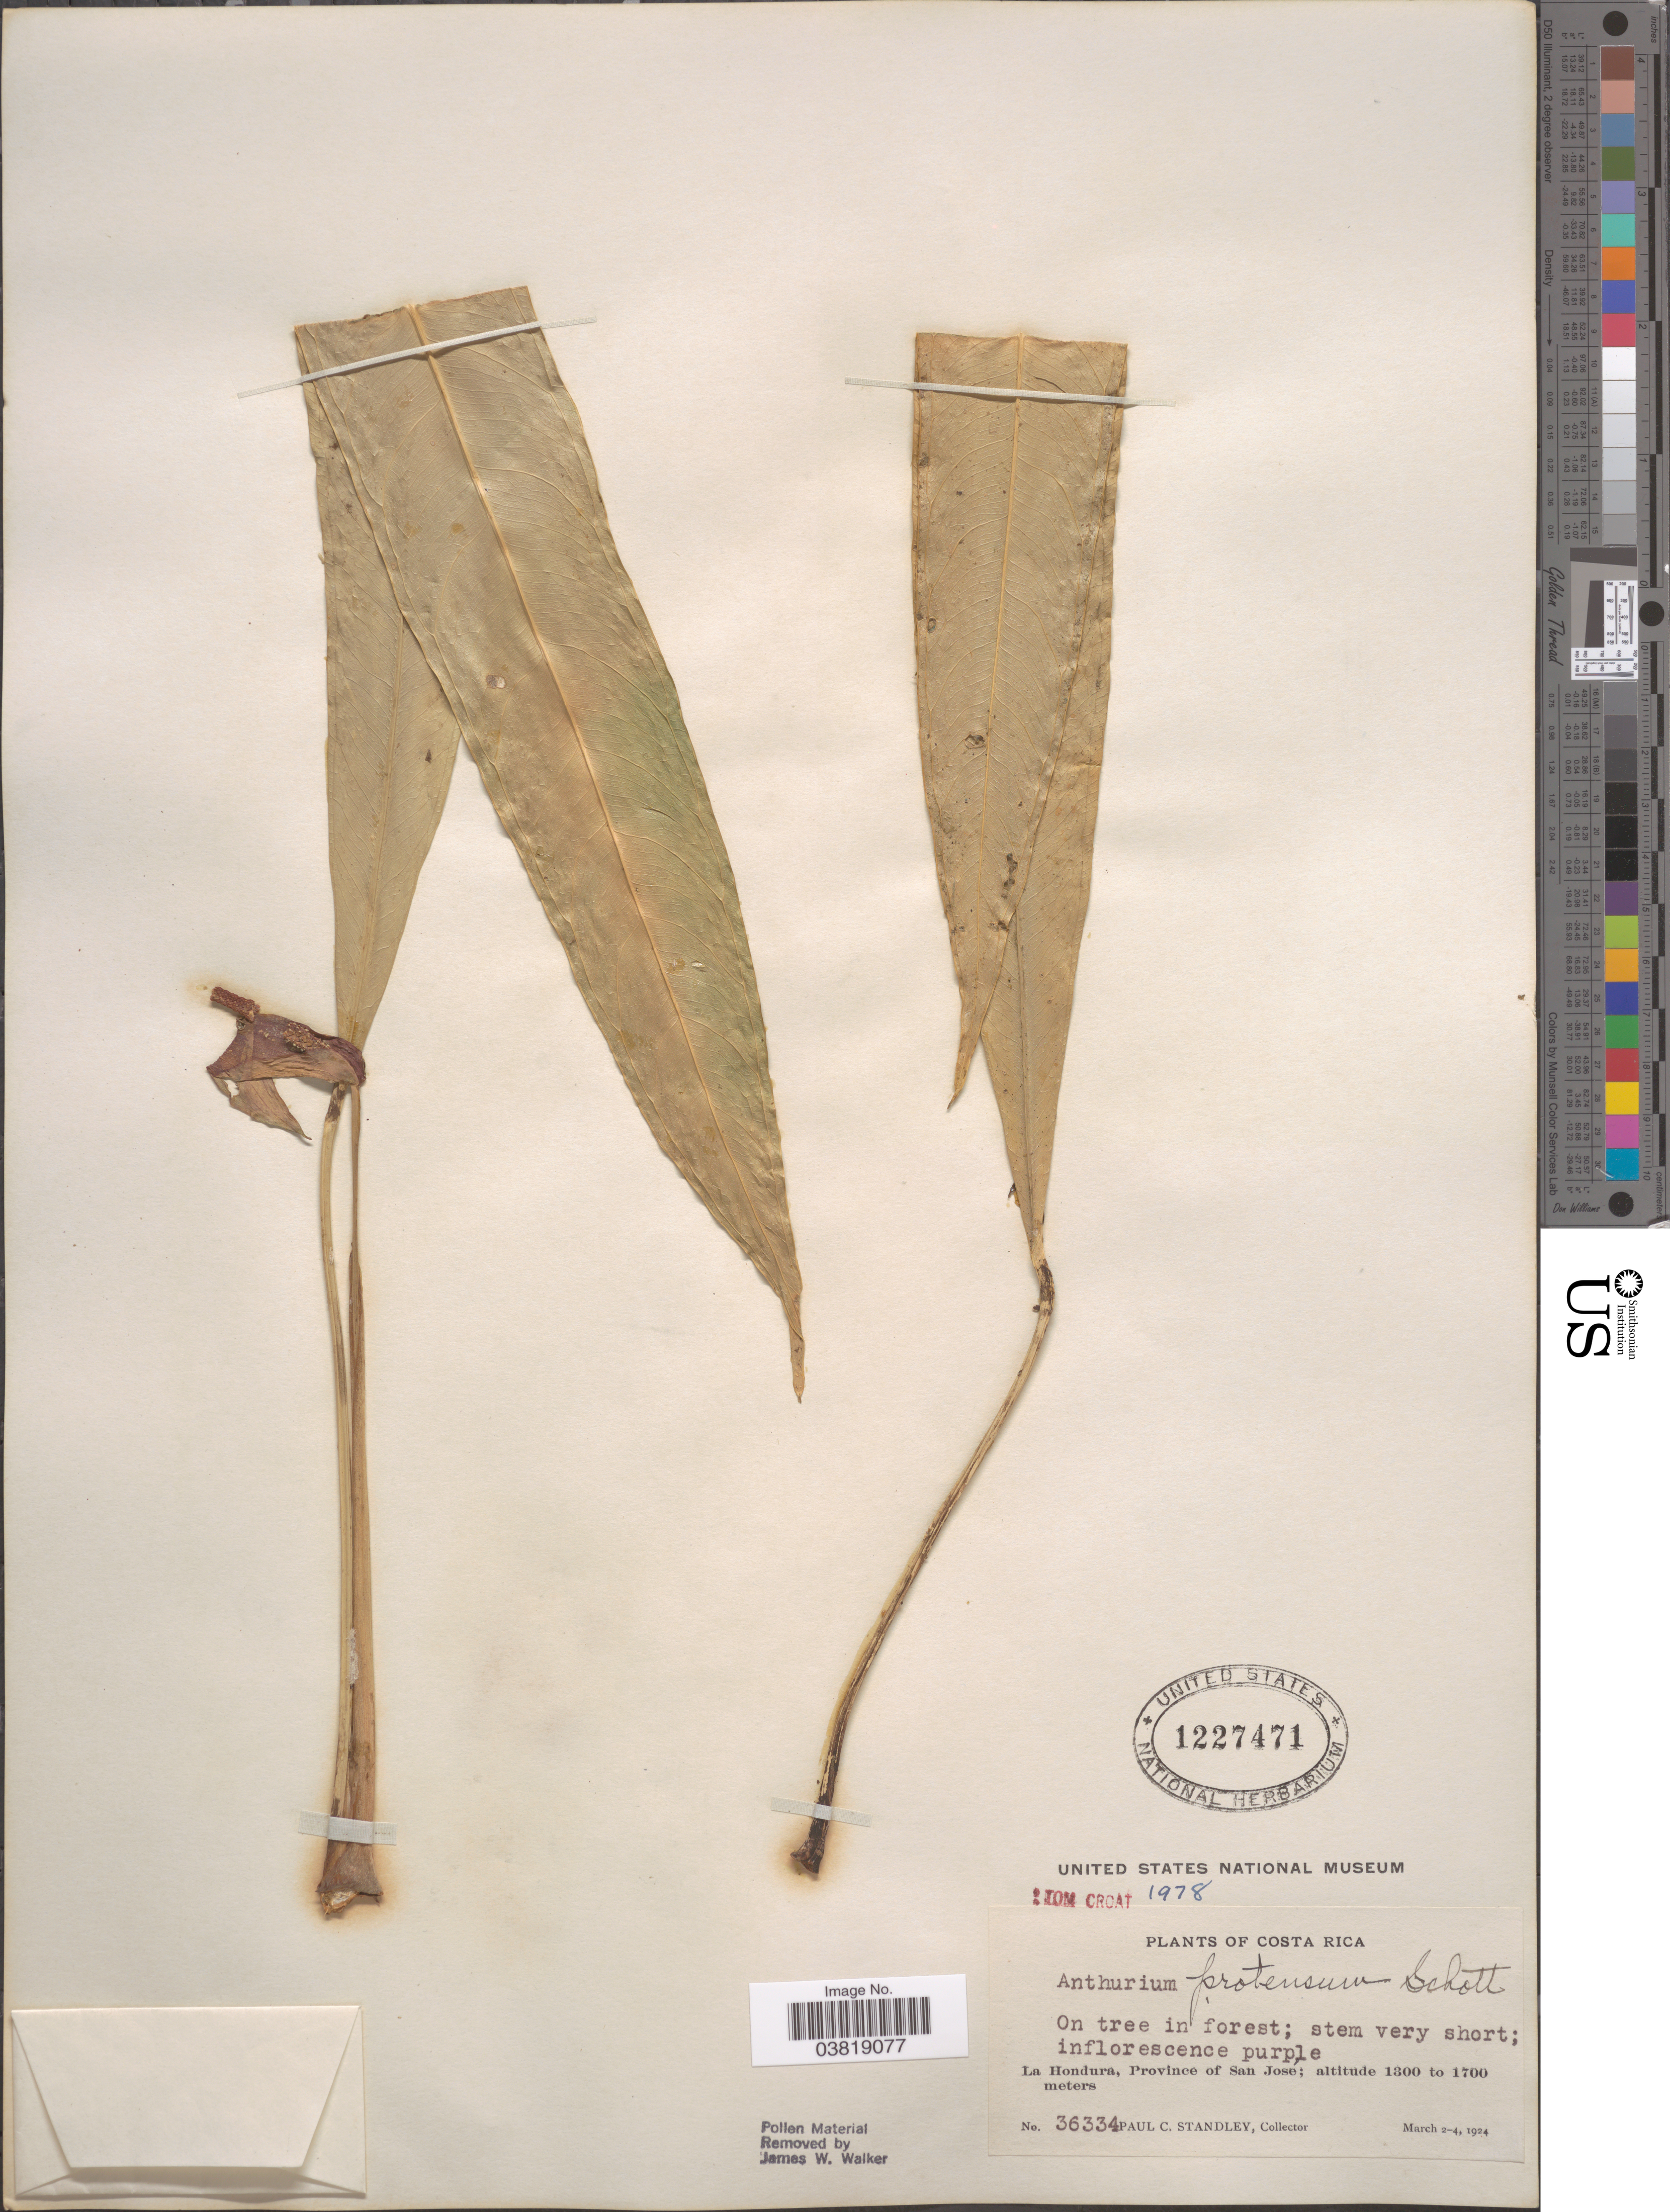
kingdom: Plantae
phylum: Tracheophyta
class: Liliopsida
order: Alismatales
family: Araceae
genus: Anthurium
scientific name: Anthurium protensum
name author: Schott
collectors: P. C. Standley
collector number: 36334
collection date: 1924-03-02/1924-03-04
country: Costa Rica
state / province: San José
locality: La Hondura.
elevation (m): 1300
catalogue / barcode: US 1227471